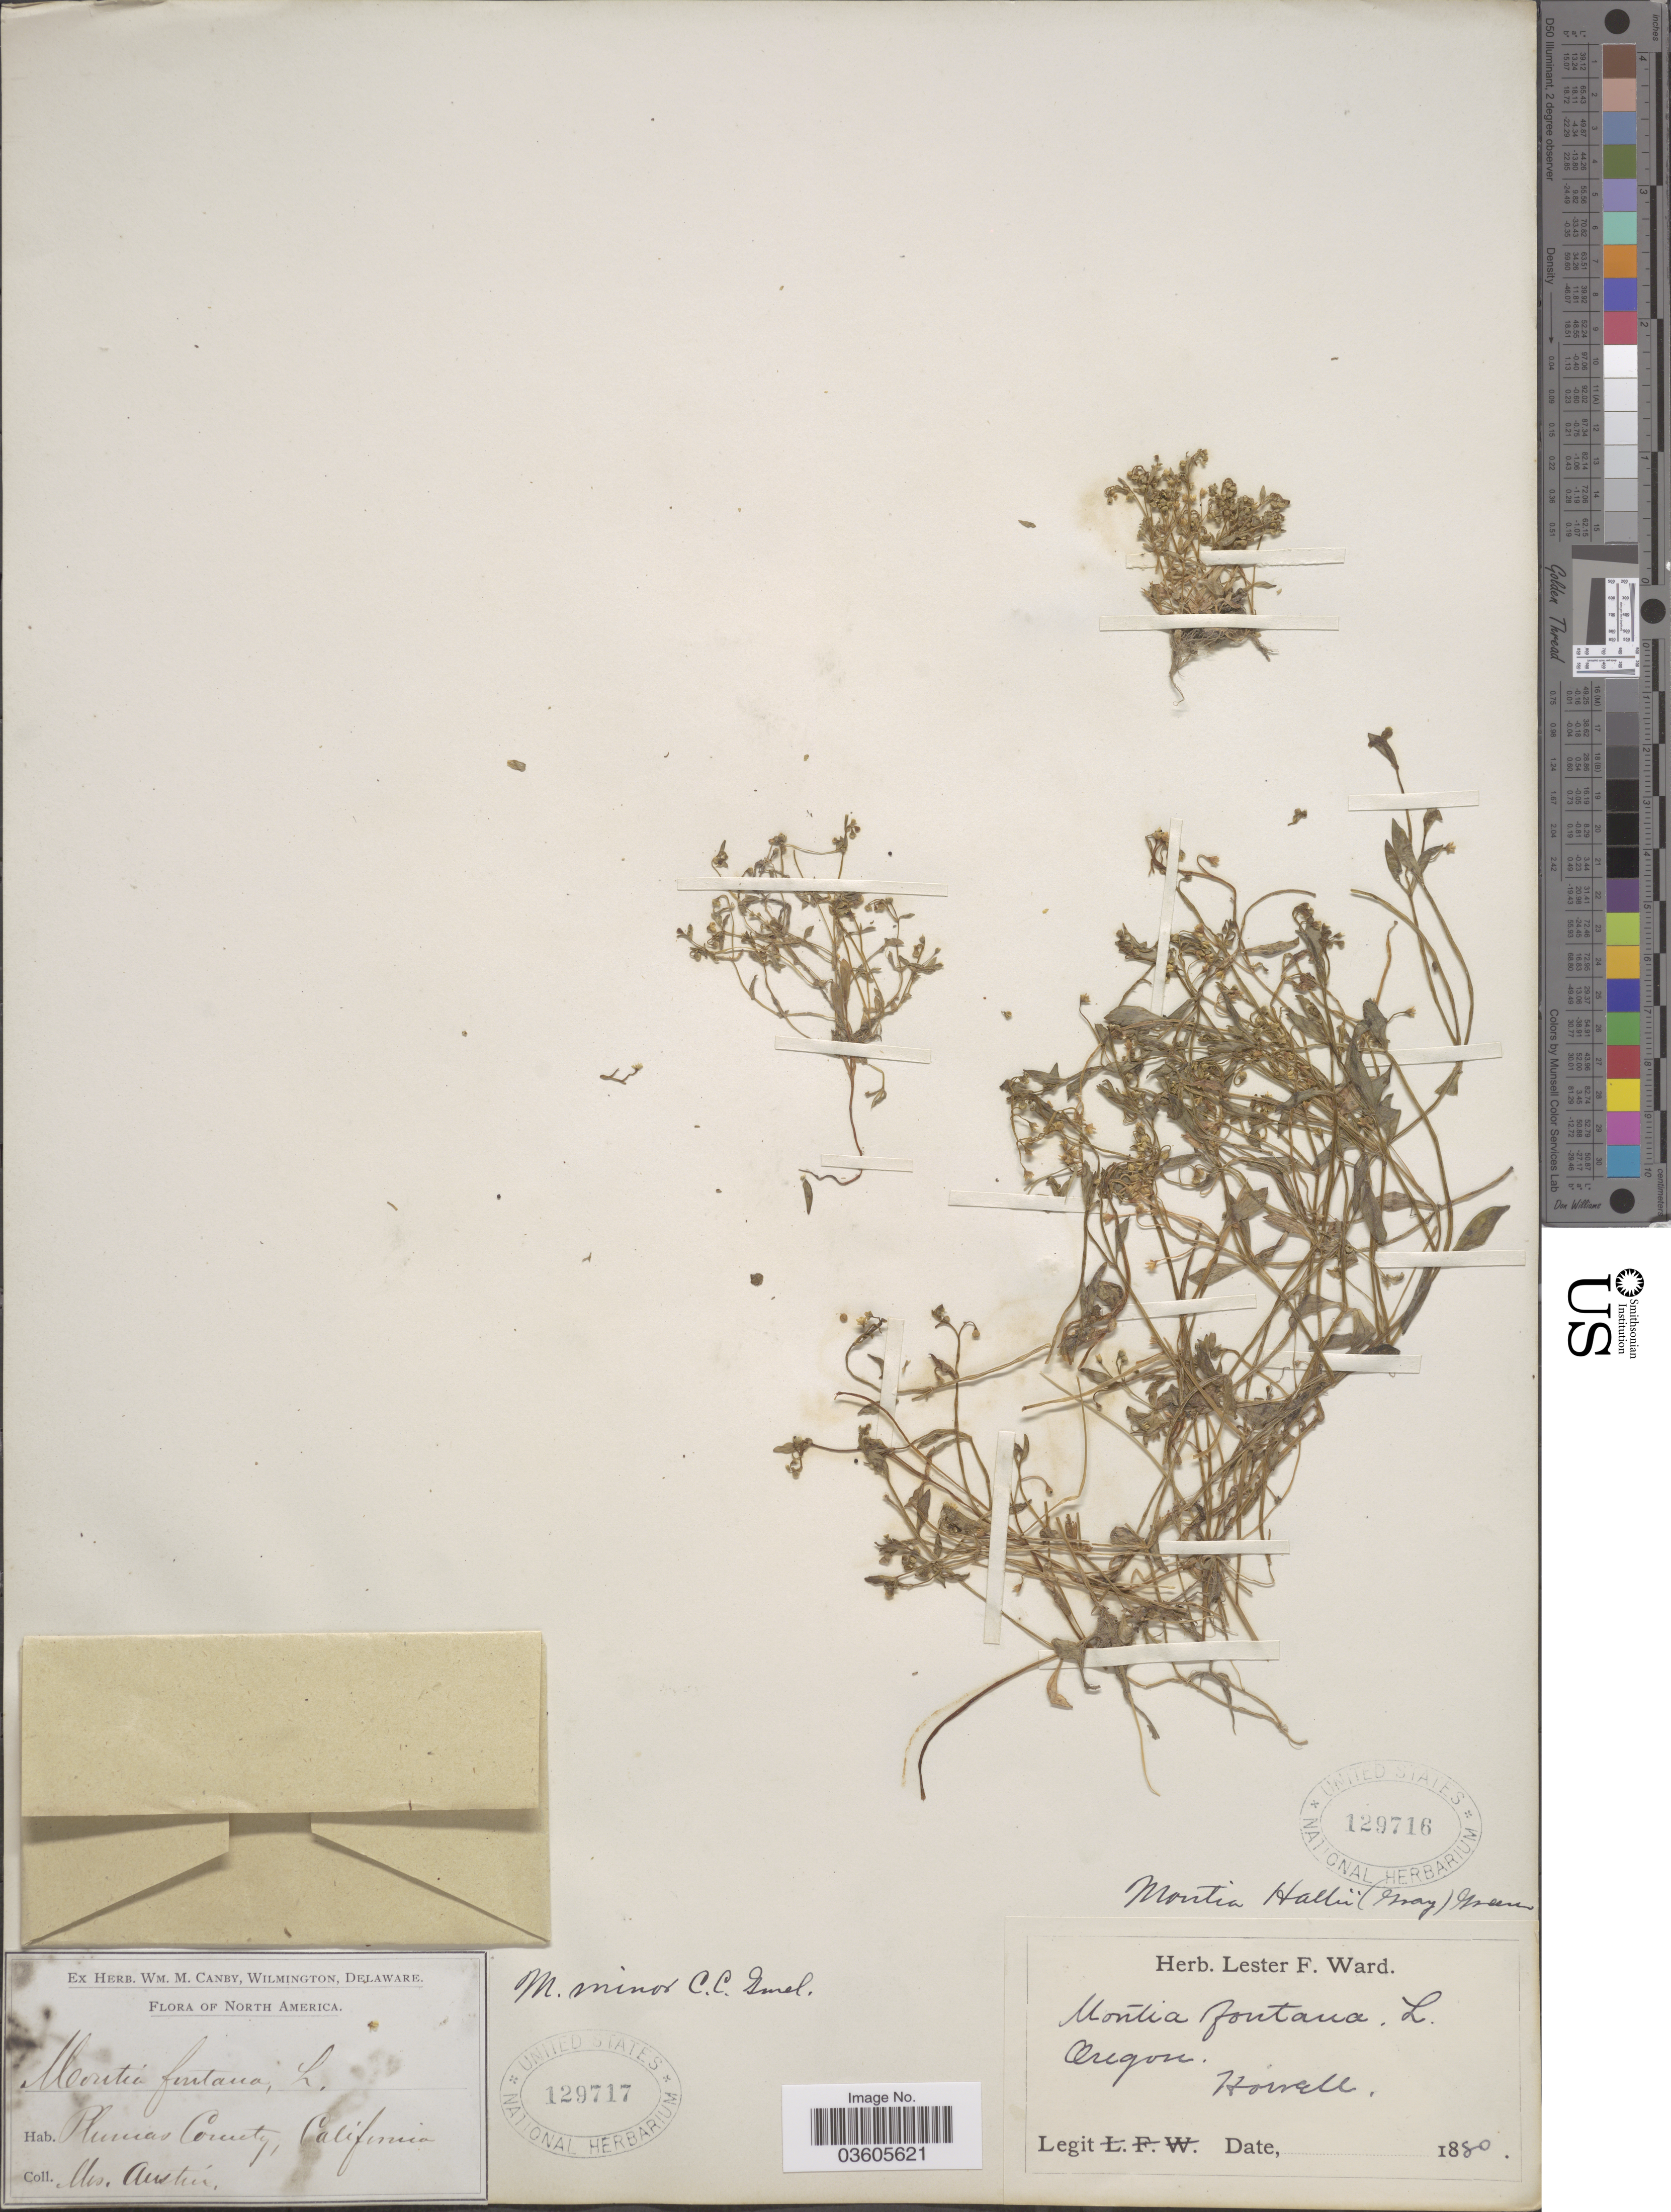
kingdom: Plantae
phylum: Tracheophyta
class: Magnoliopsida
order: Caryophyllales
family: Montiaceae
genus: Montia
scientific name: Montia hallii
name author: (A. Gray) Greene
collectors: R. Austin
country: United States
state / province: California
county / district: Plumas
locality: Plumas County.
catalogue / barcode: US 129717